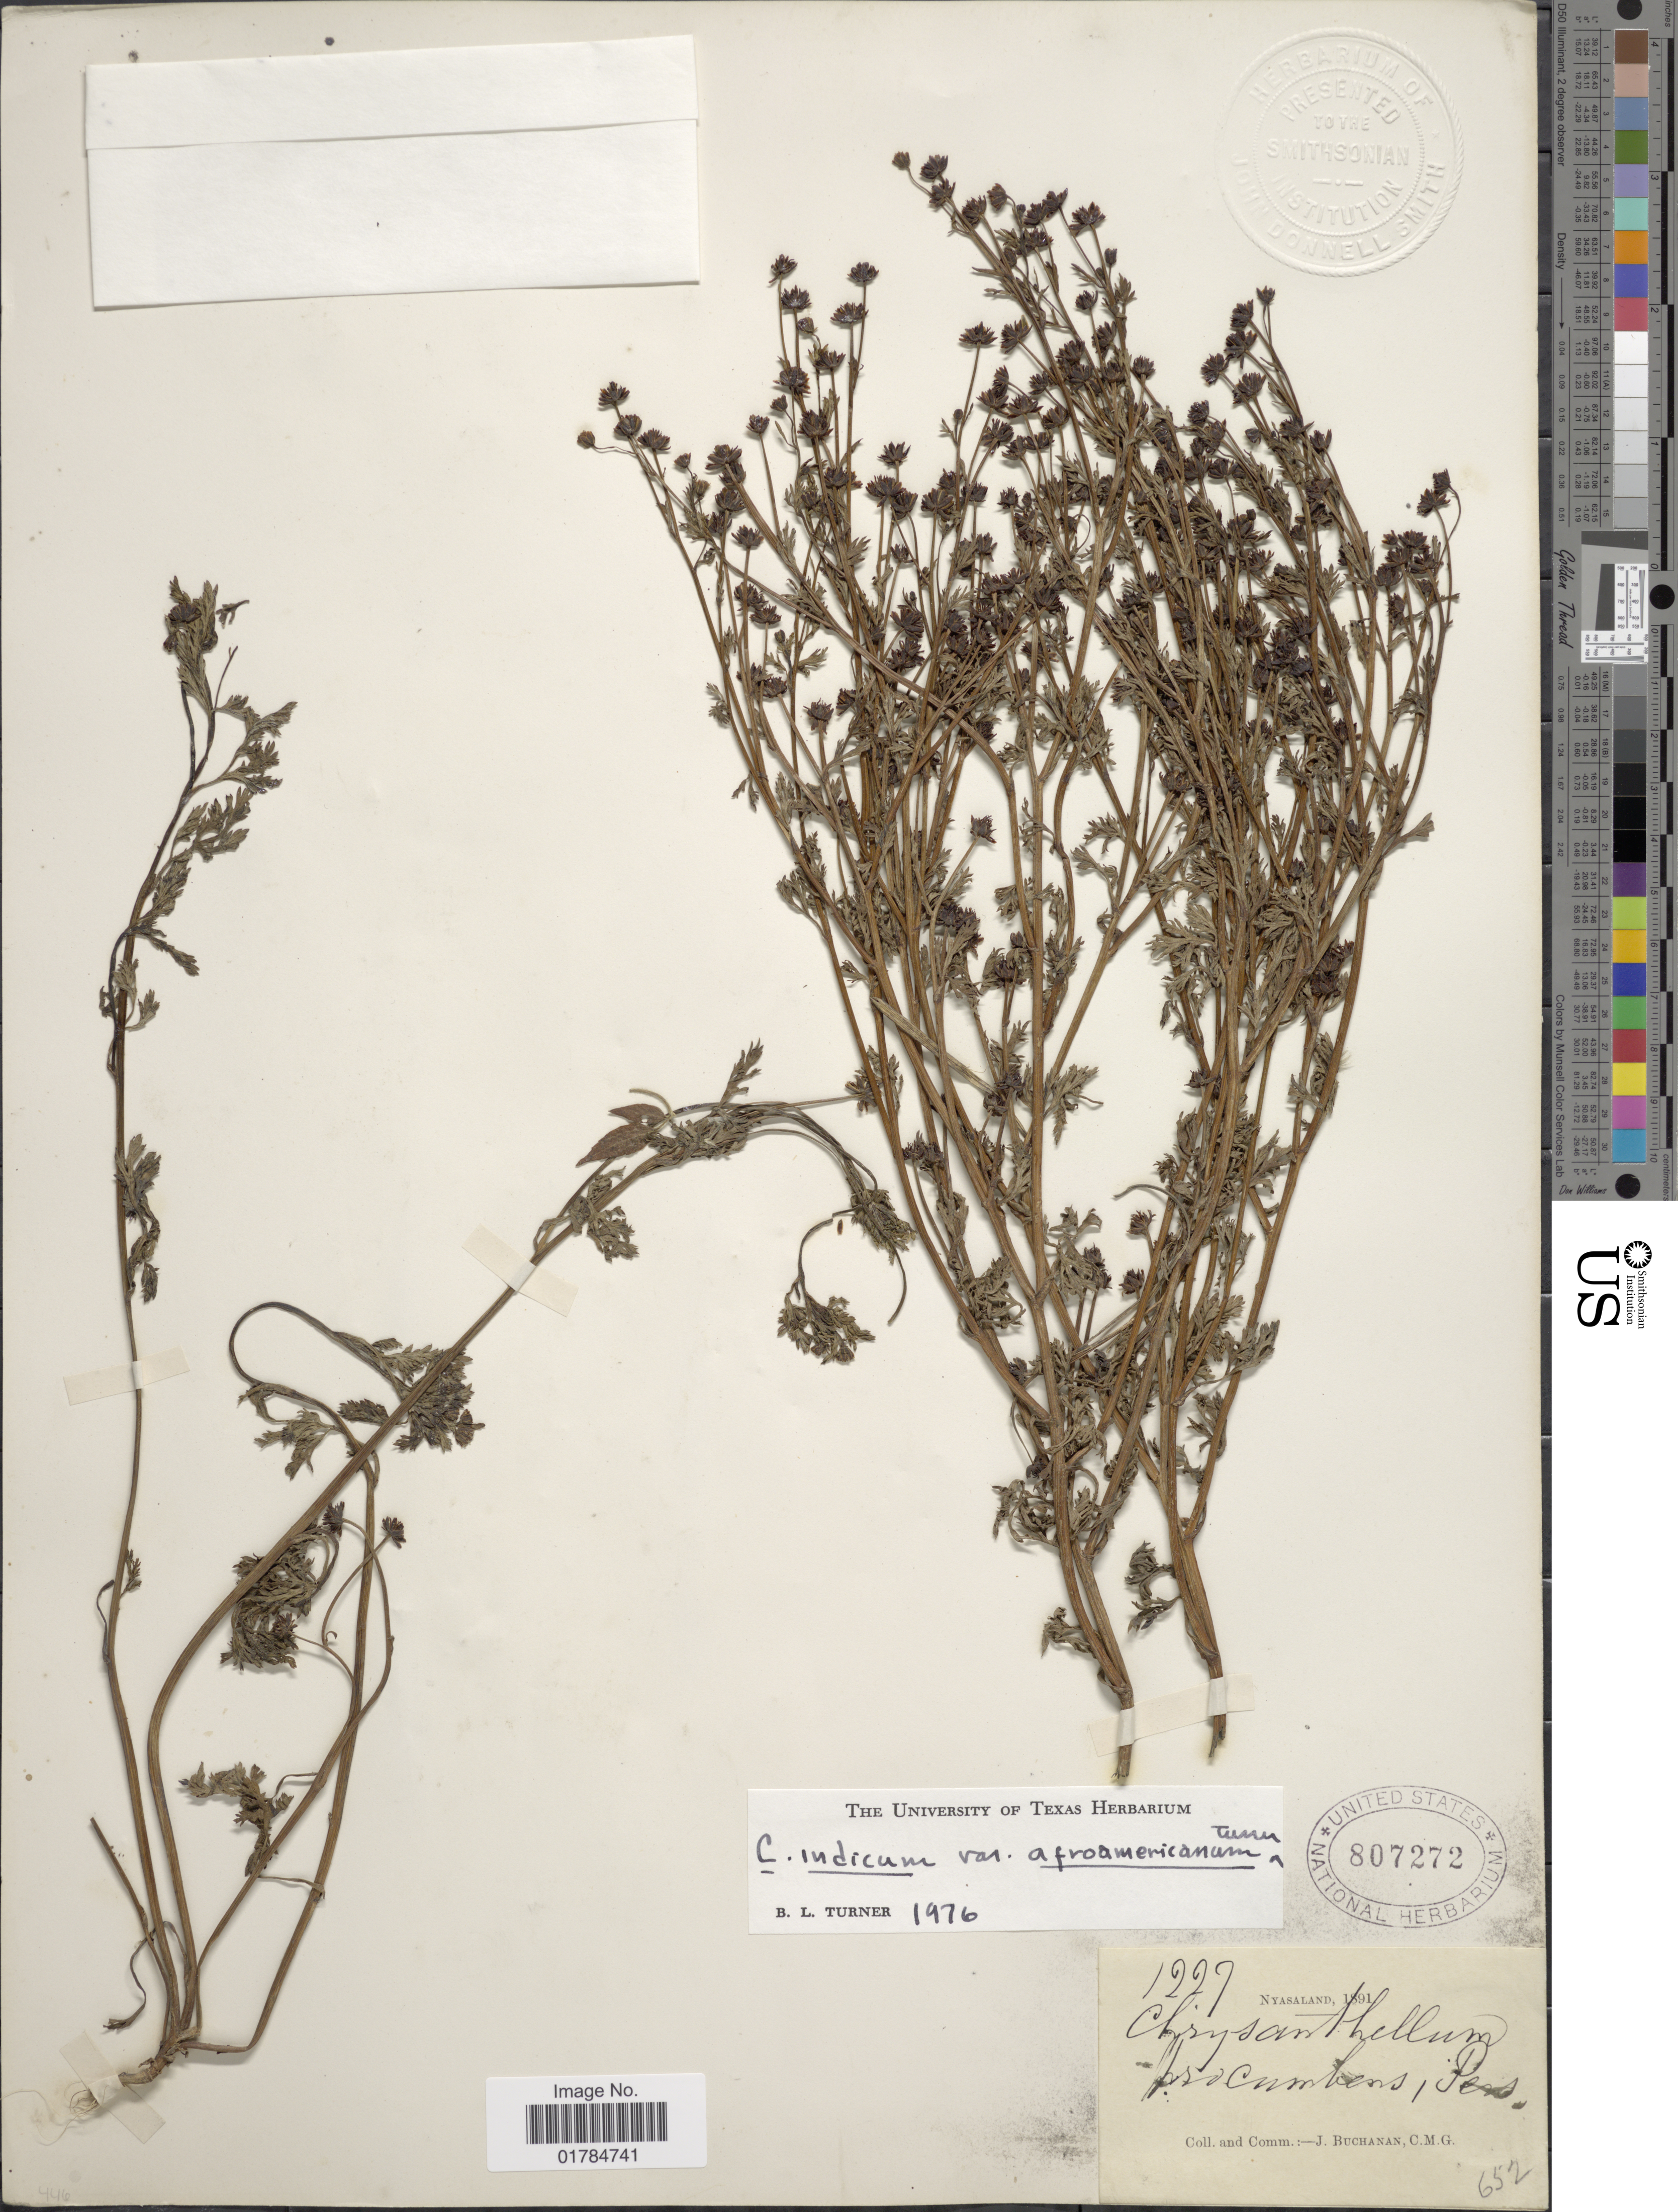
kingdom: Plantae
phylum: Tracheophyta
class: Magnoliopsida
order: Asterales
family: Asteraceae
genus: Chrysanthellum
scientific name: Chrysanthellum indicum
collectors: J. Buchanan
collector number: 1227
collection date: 1891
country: Malawi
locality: Nyasaland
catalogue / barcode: US 807272